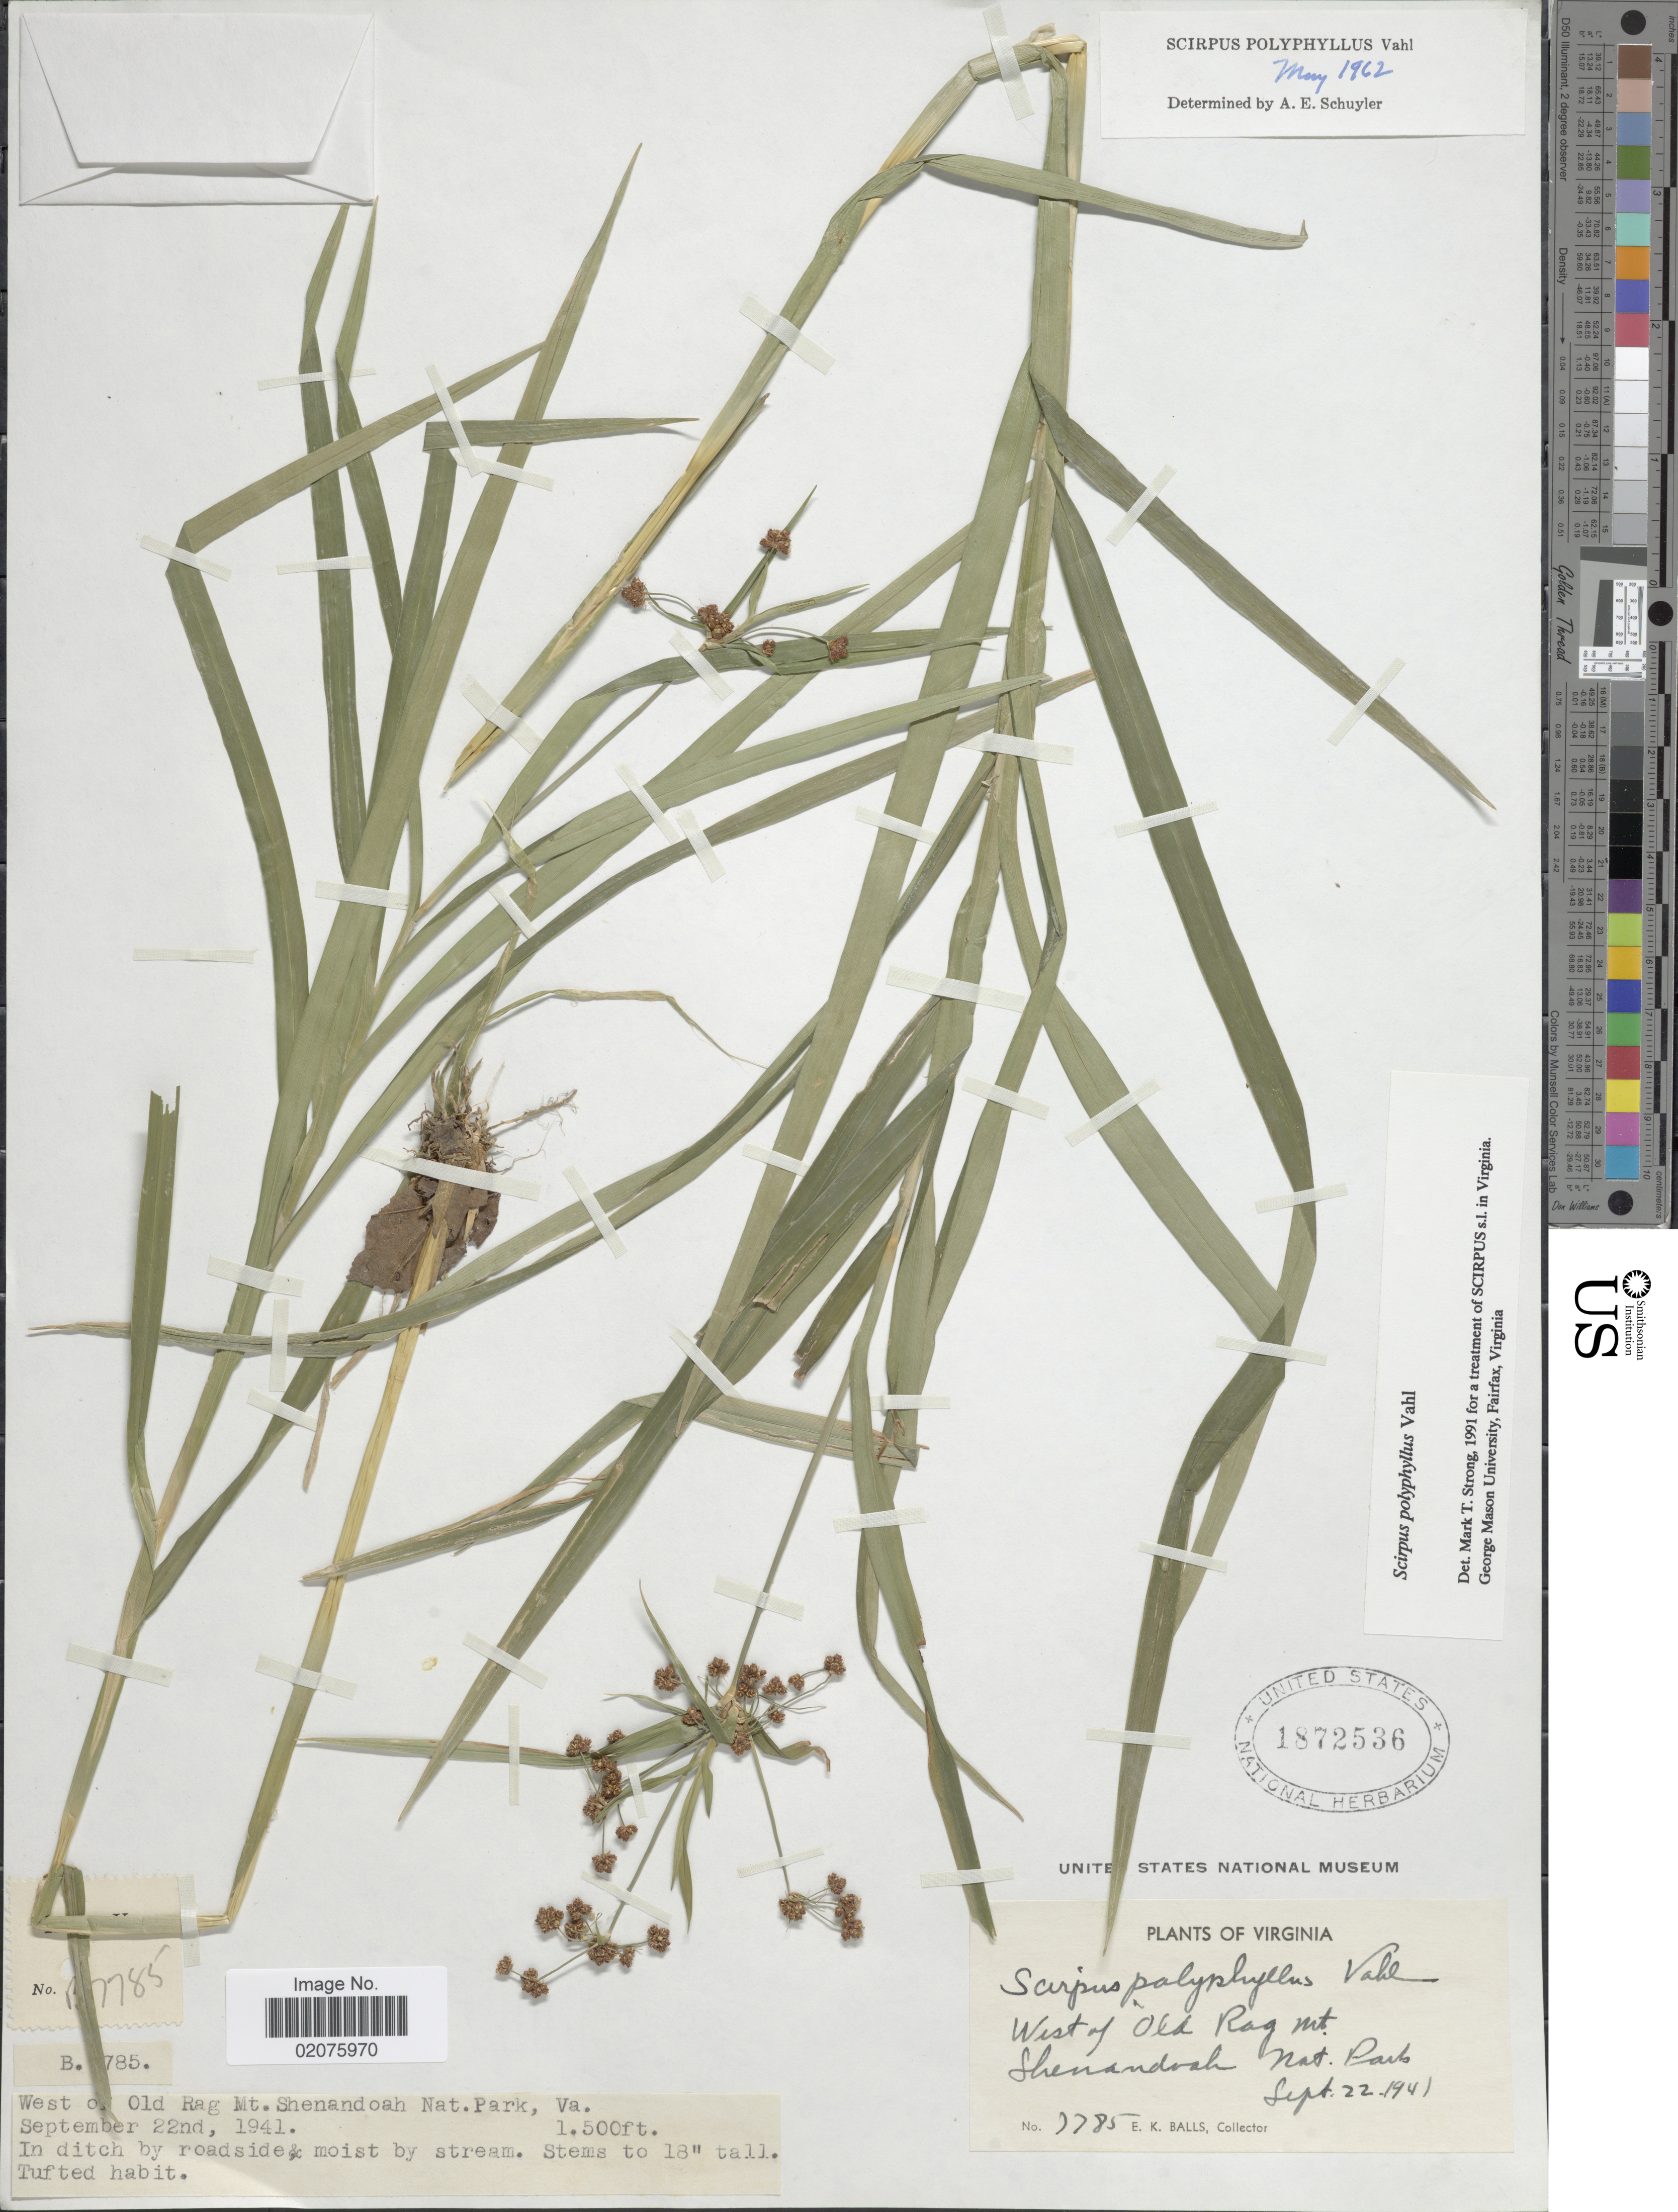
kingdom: Plantae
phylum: Tracheophyta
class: Liliopsida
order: Poales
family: Cyperaceae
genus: Scirpus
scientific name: Scirpus polyphyllus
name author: Vahl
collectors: E. K. Balls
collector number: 7785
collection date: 1941-09-22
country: United States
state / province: Virginia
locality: West of Old Rag Mt. Shenandoah Nat. Park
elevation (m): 457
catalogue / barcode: US 1872536